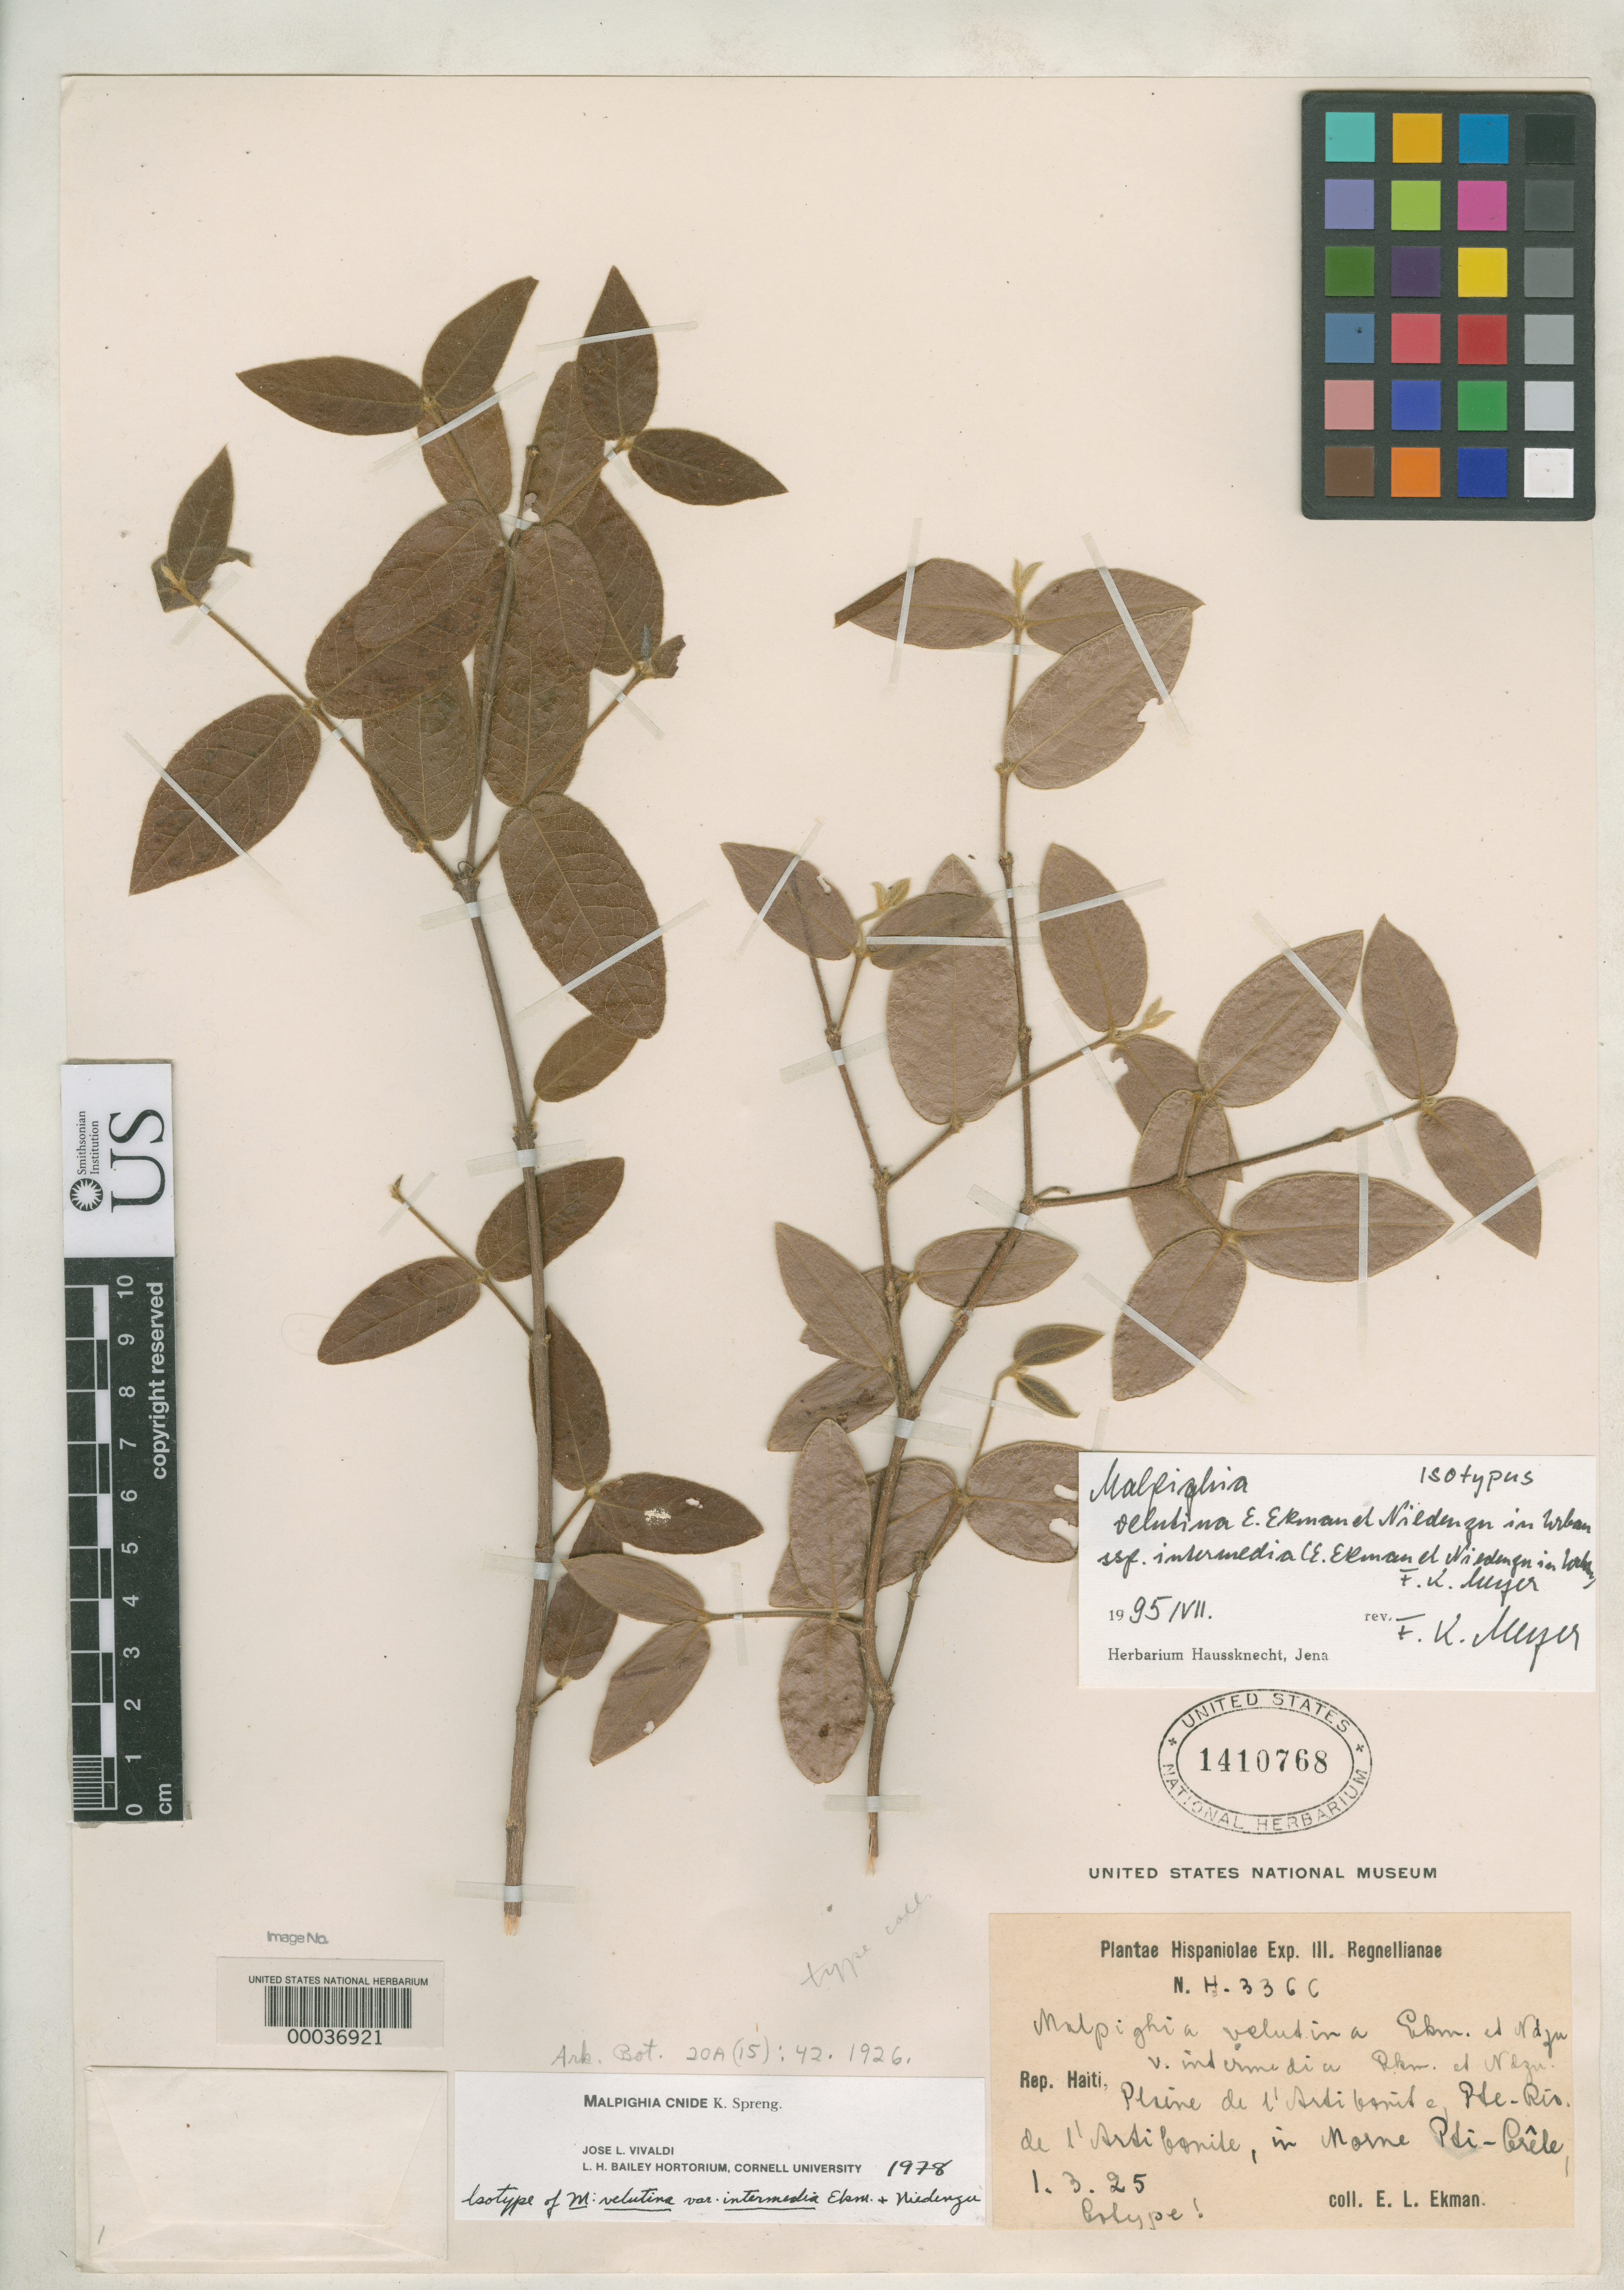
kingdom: Plantae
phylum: Tracheophyta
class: Magnoliopsida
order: Malpighiales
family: Malpighiaceae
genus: Malpighia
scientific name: Malpighia velutina var. intermedia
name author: Ekman & Nied.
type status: Isotype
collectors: E. L. Ekman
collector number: H 3366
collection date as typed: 01 Mar 1925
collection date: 1925-03-01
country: Haiti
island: Hispaniola Island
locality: Plaine de l'Artibonite E Pse-Rio de l'Artibonite, in Morne Psi-Crete.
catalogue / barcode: US 1410768